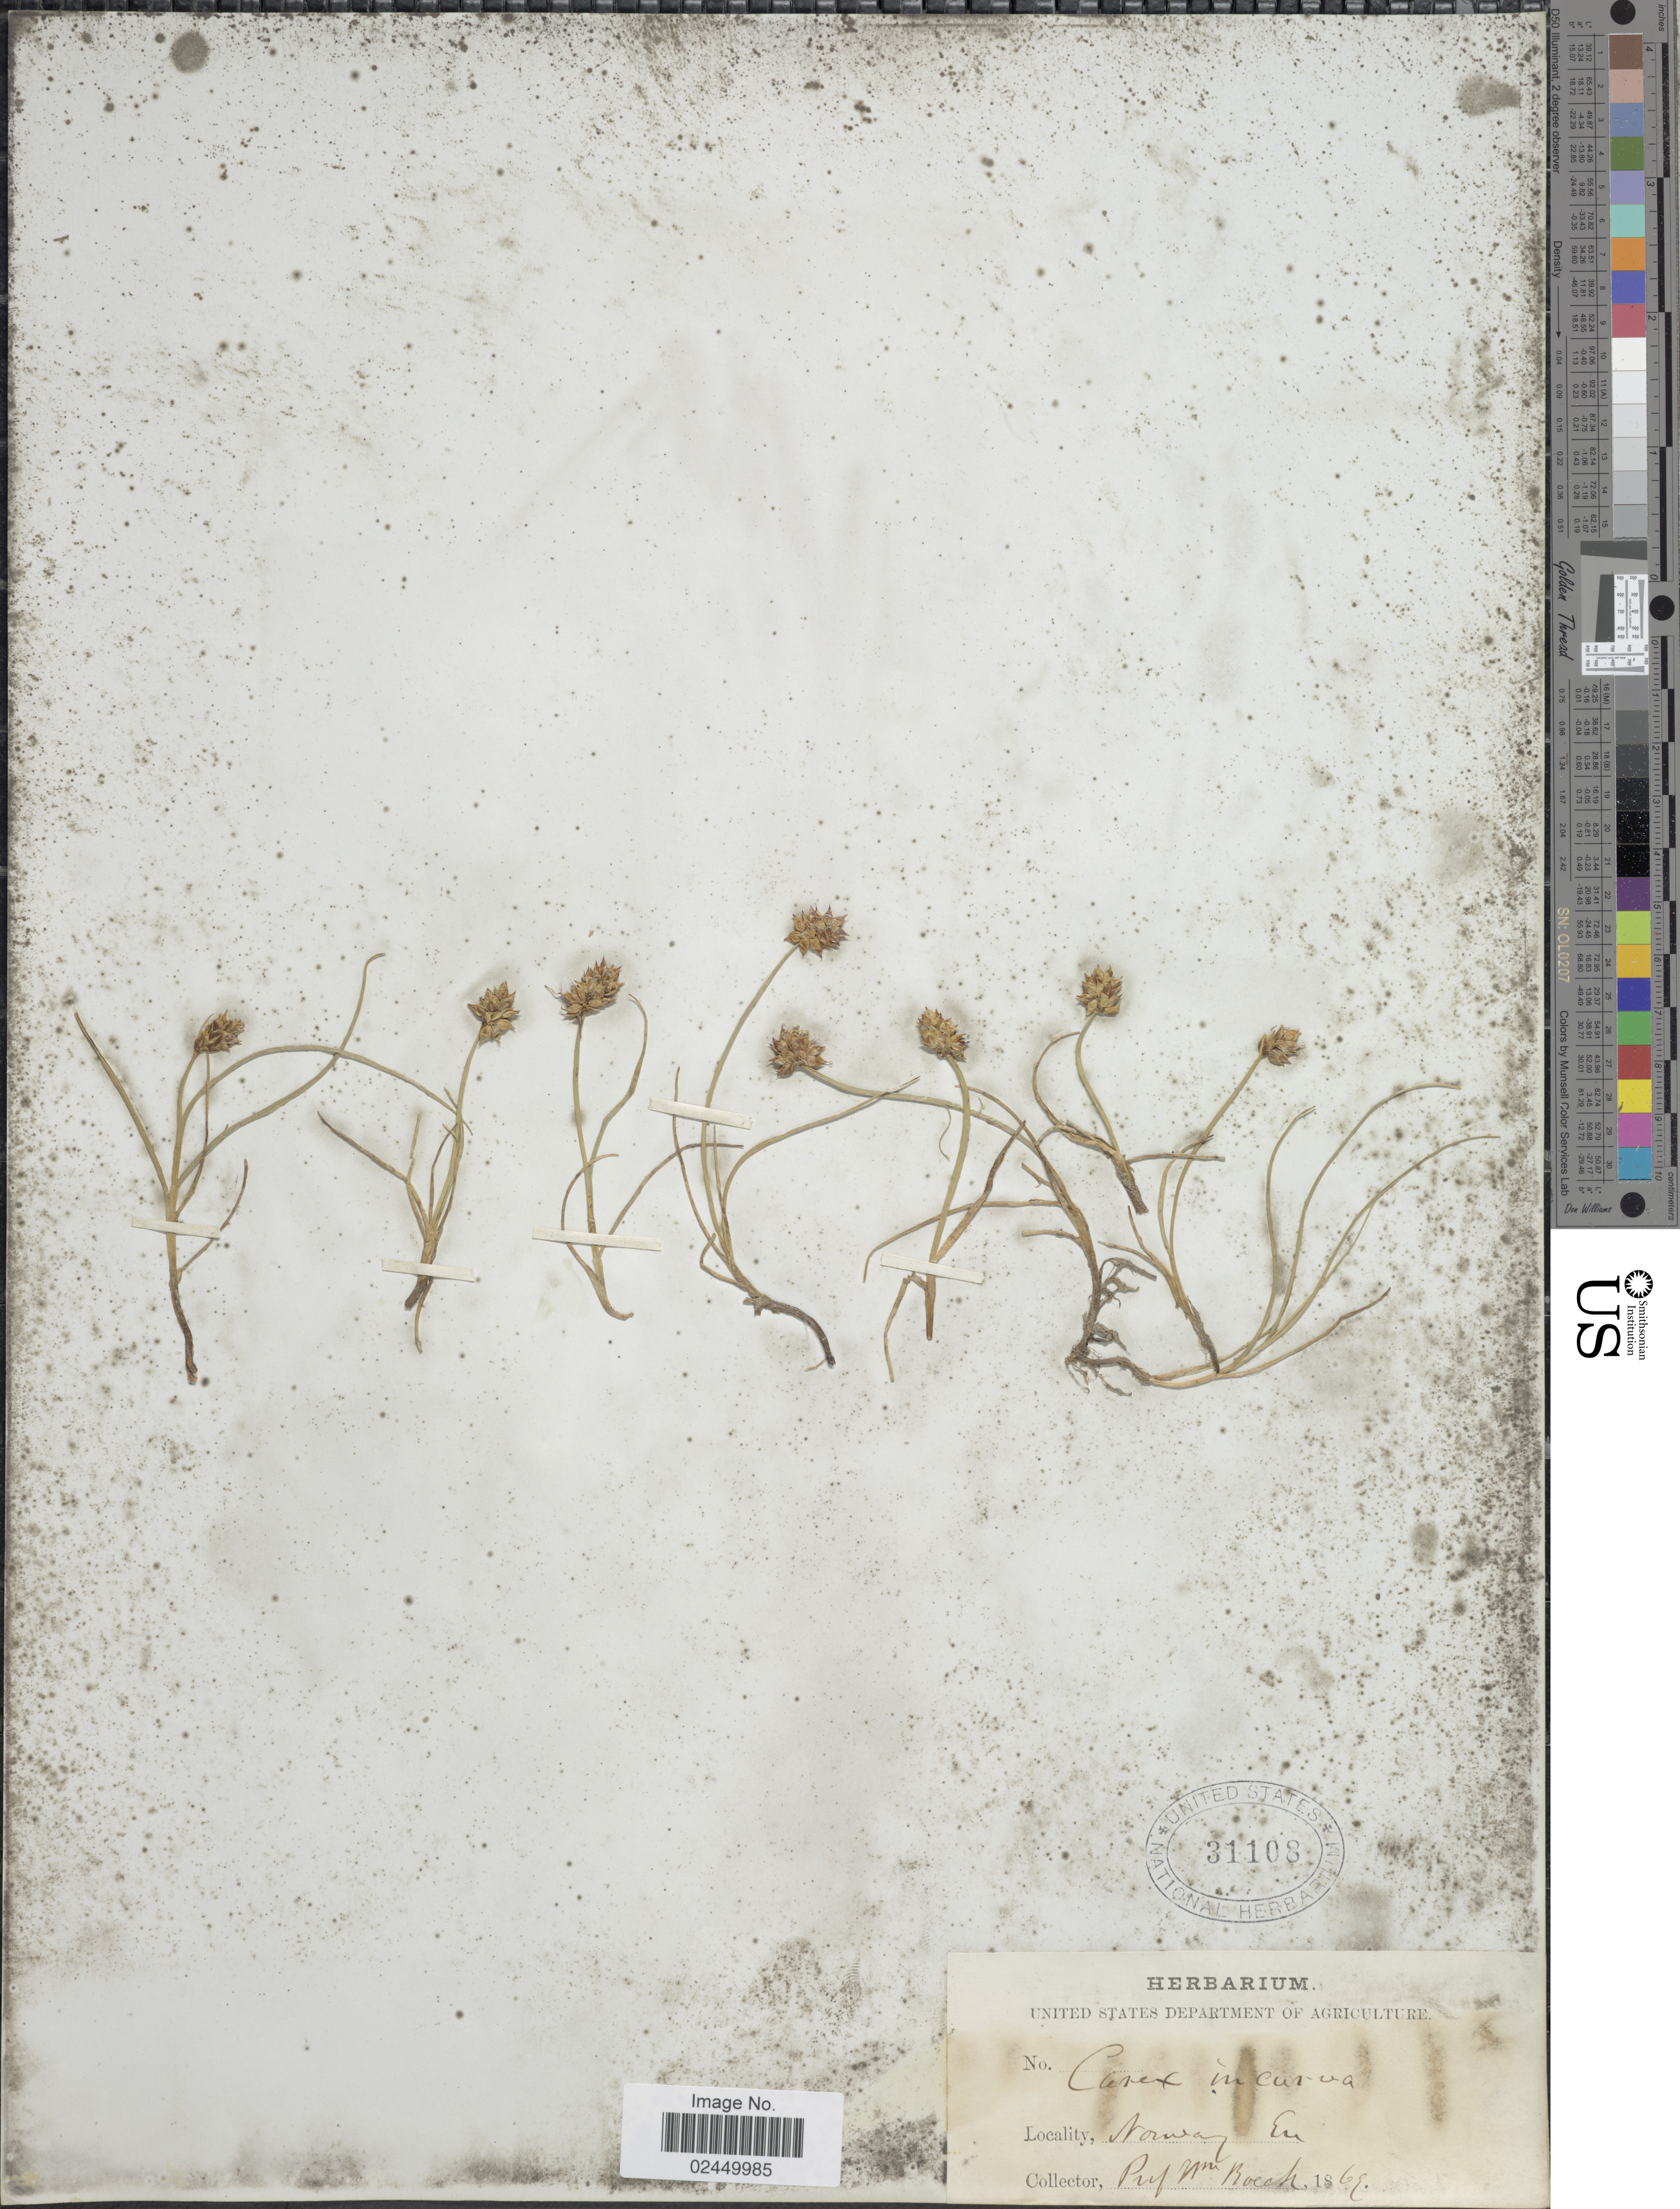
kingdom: Plantae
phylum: Tracheophyta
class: Liliopsida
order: Poales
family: Cyperaceae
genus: Carex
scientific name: Carex maritima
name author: Gunnerus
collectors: W. Roech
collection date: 1869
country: Norway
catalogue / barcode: US 31108